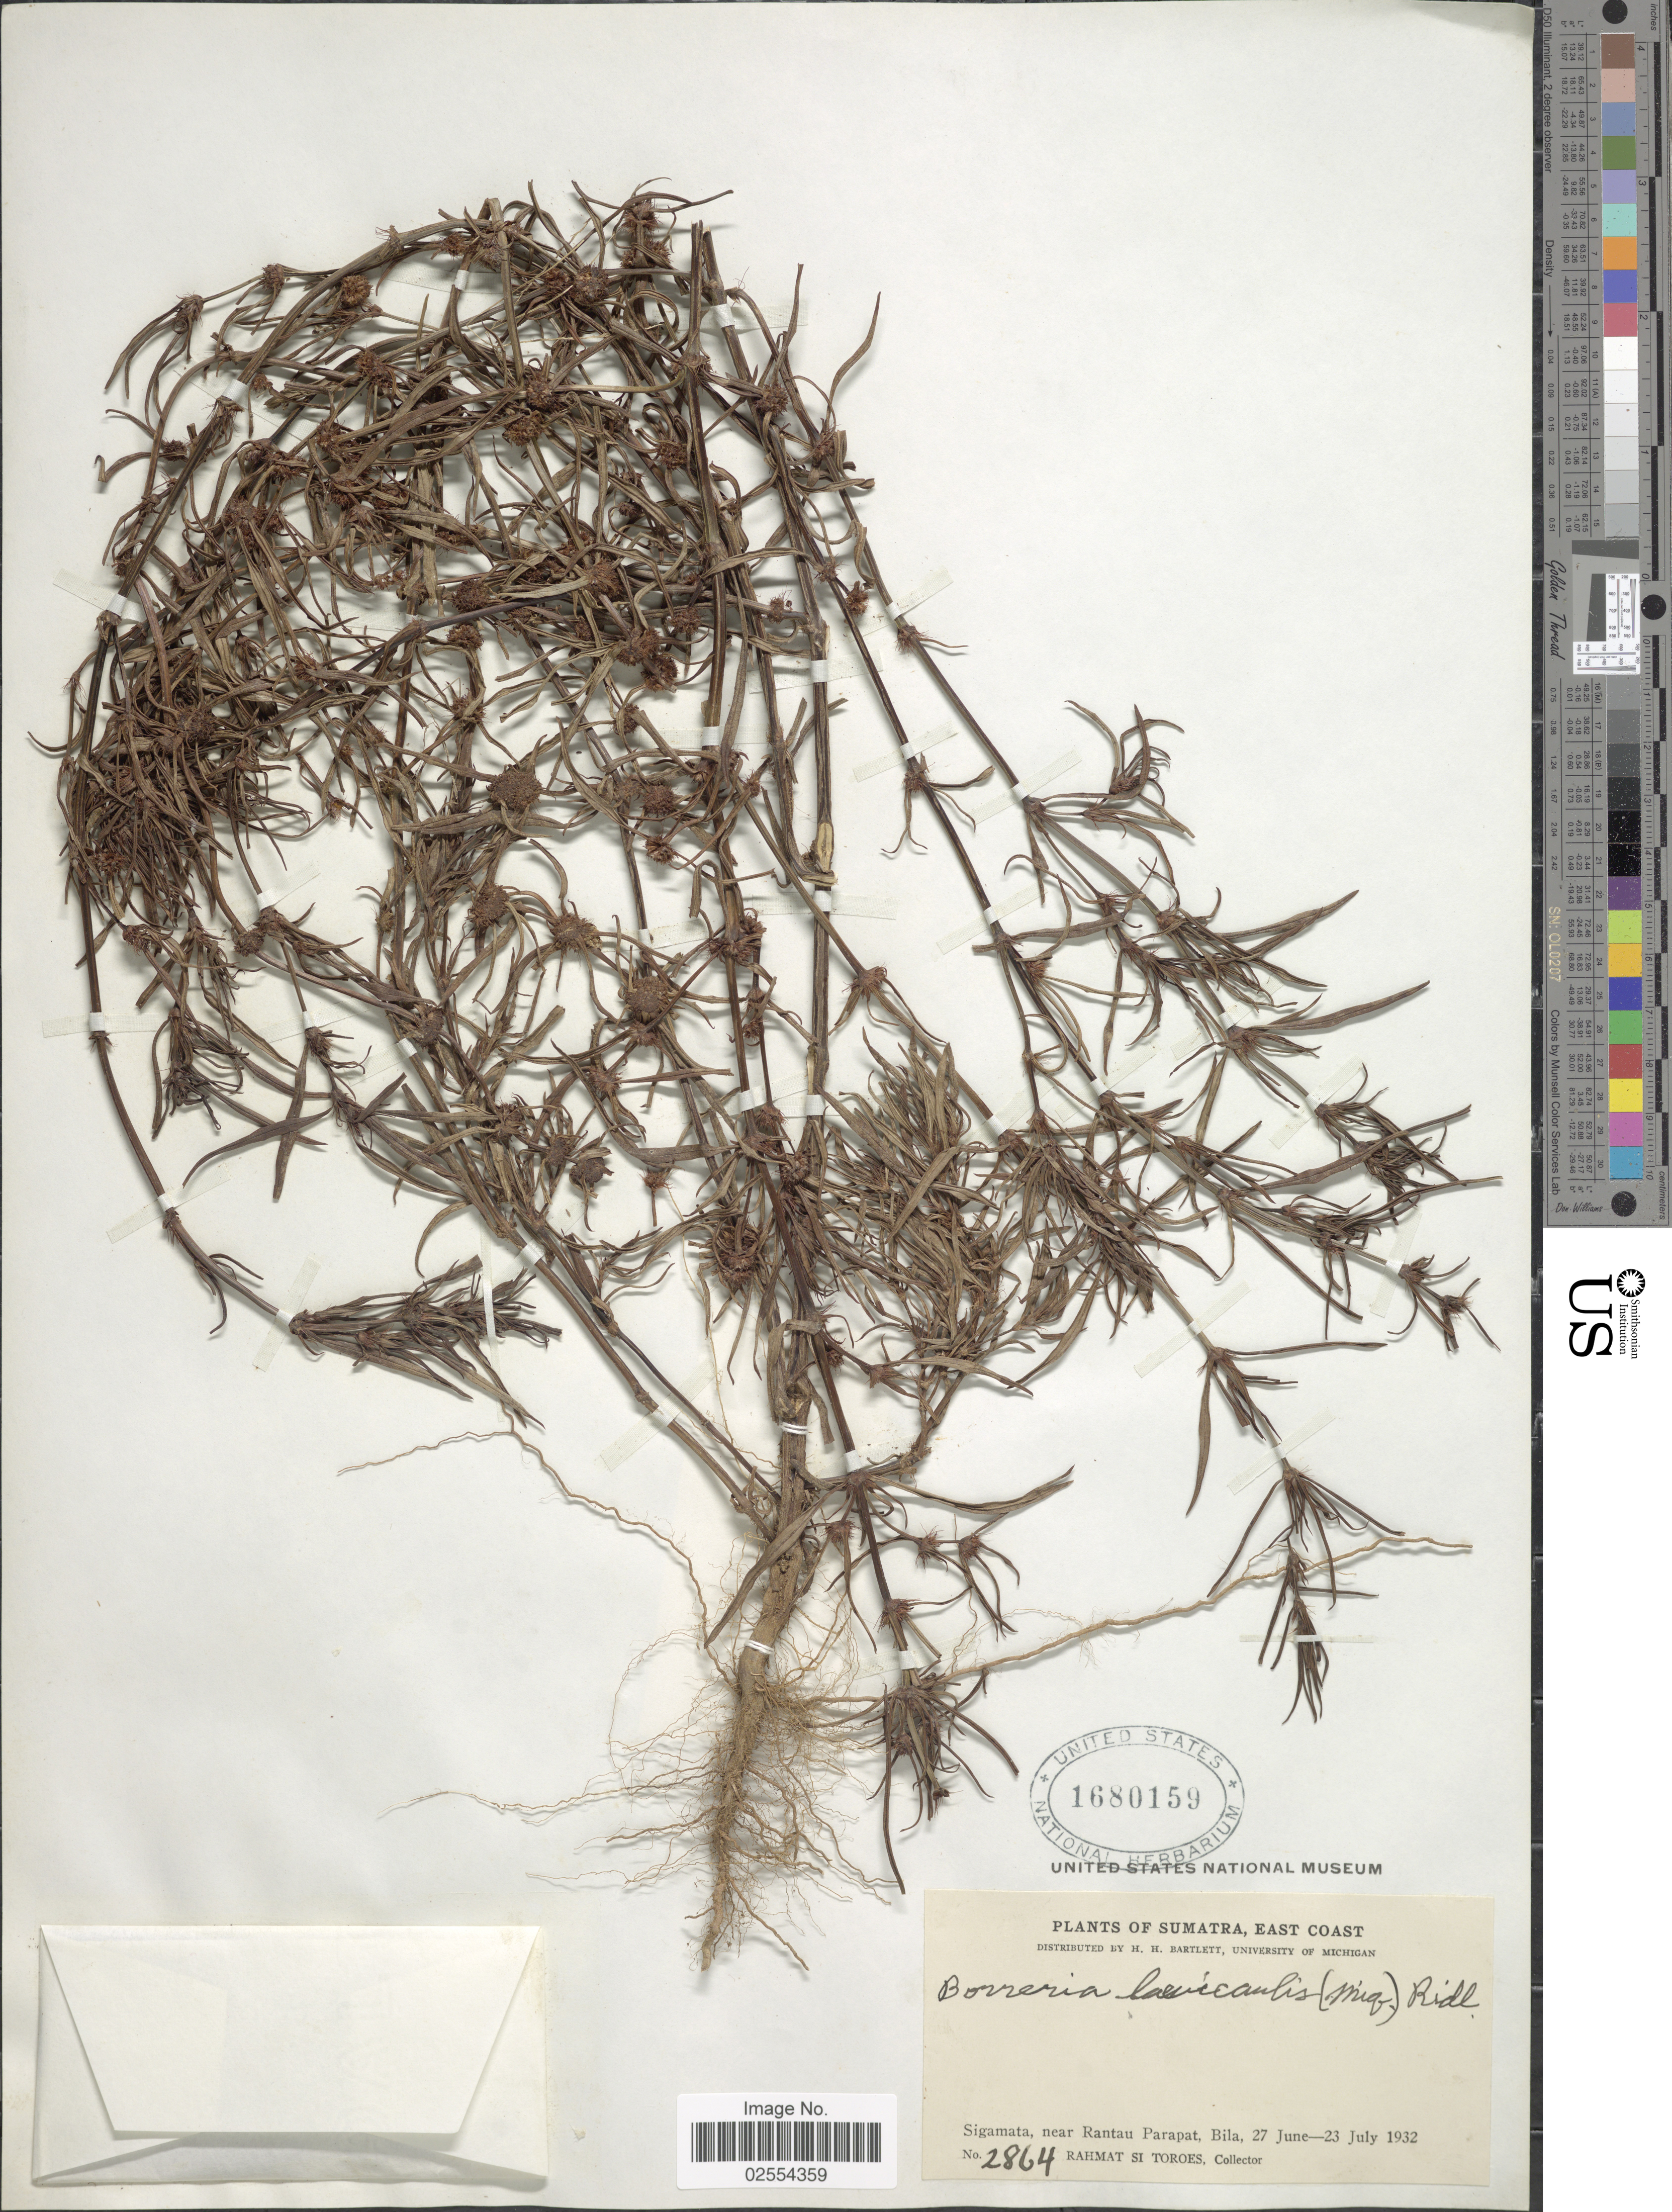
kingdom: Plantae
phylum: Tracheophyta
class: Magnoliopsida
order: Gentianales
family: Rubiaceae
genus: Spermacoce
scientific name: Spermacoce laevicaulis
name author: Miq.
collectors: Rahmat Si Boeea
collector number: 2864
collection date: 1932-06-27/1932-07-23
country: Indonesia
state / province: Sumatra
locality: East Coast, Sigamata, near Rantau Parapat, Bila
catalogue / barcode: US 1680159